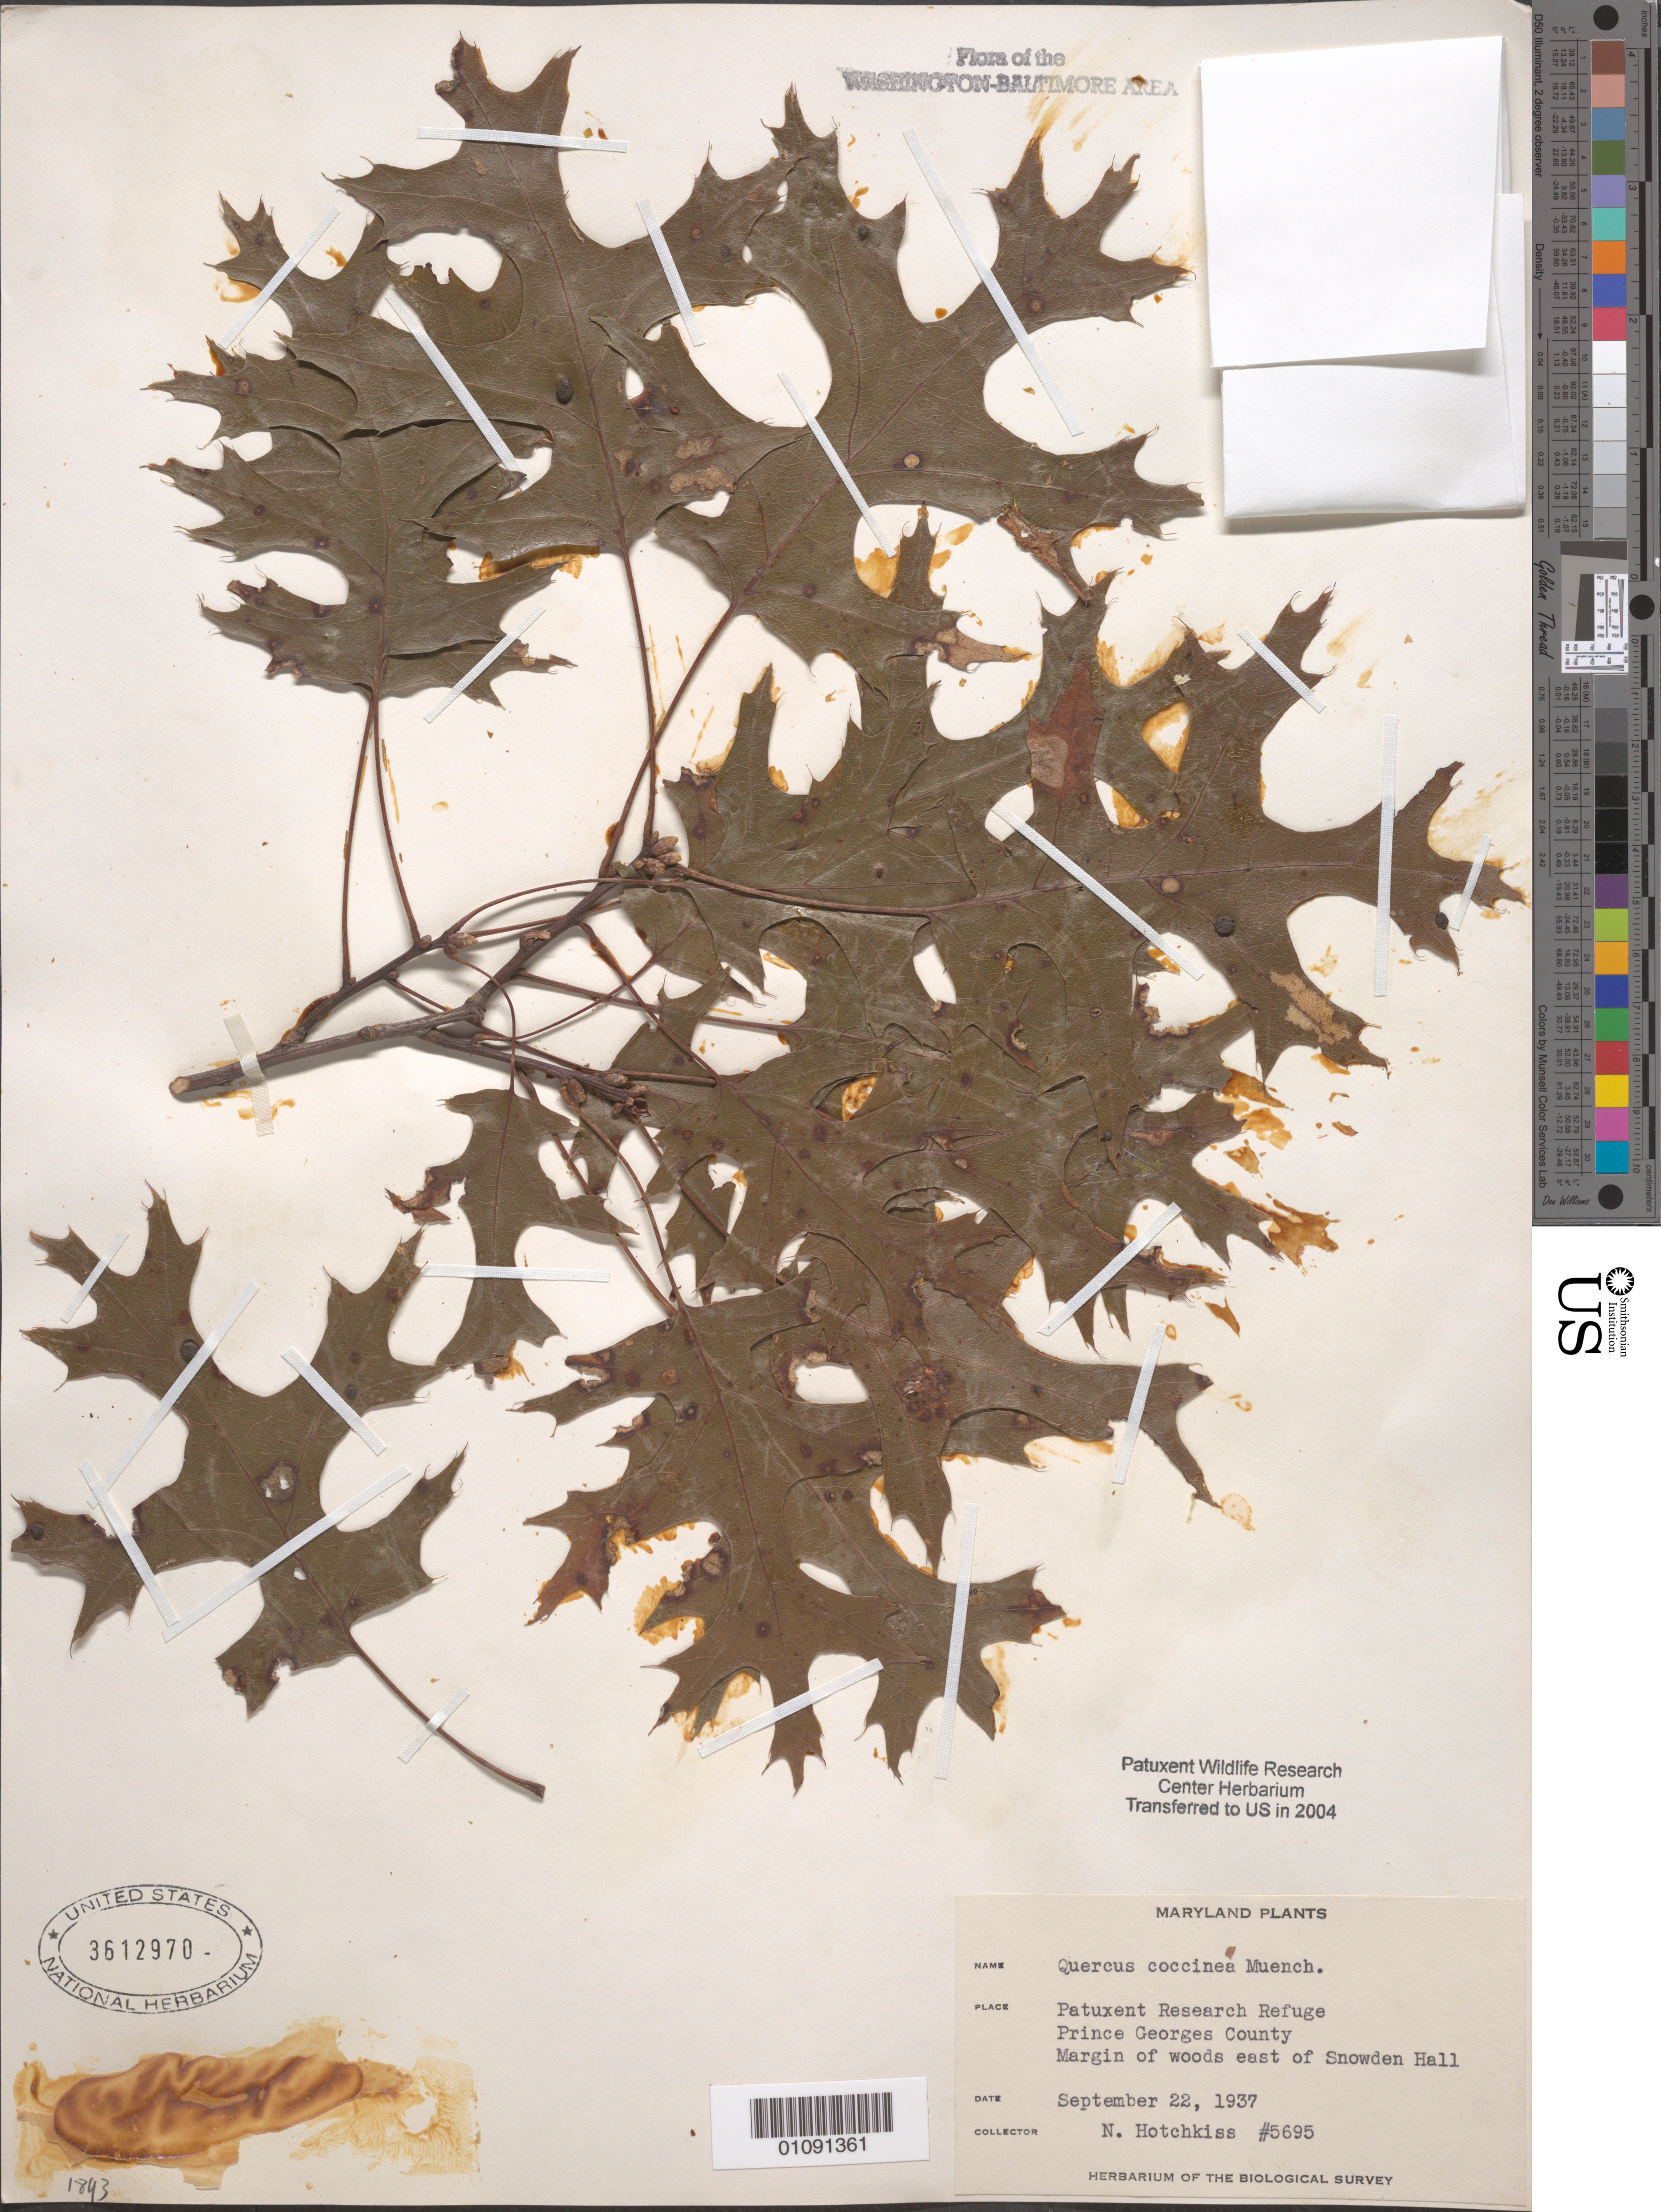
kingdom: Plantae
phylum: Tracheophyta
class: Magnoliopsida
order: Fagales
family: Fagaceae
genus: Quercus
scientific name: Quercus coccinea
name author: Münchh.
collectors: N. Hotchkiss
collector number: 5695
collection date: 1937-09-22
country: United States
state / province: Maryland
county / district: Prince George's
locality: Patuxent Wildlife Refuge. E. of Snowden Hall.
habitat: Margin of woods.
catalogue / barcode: US 3612970